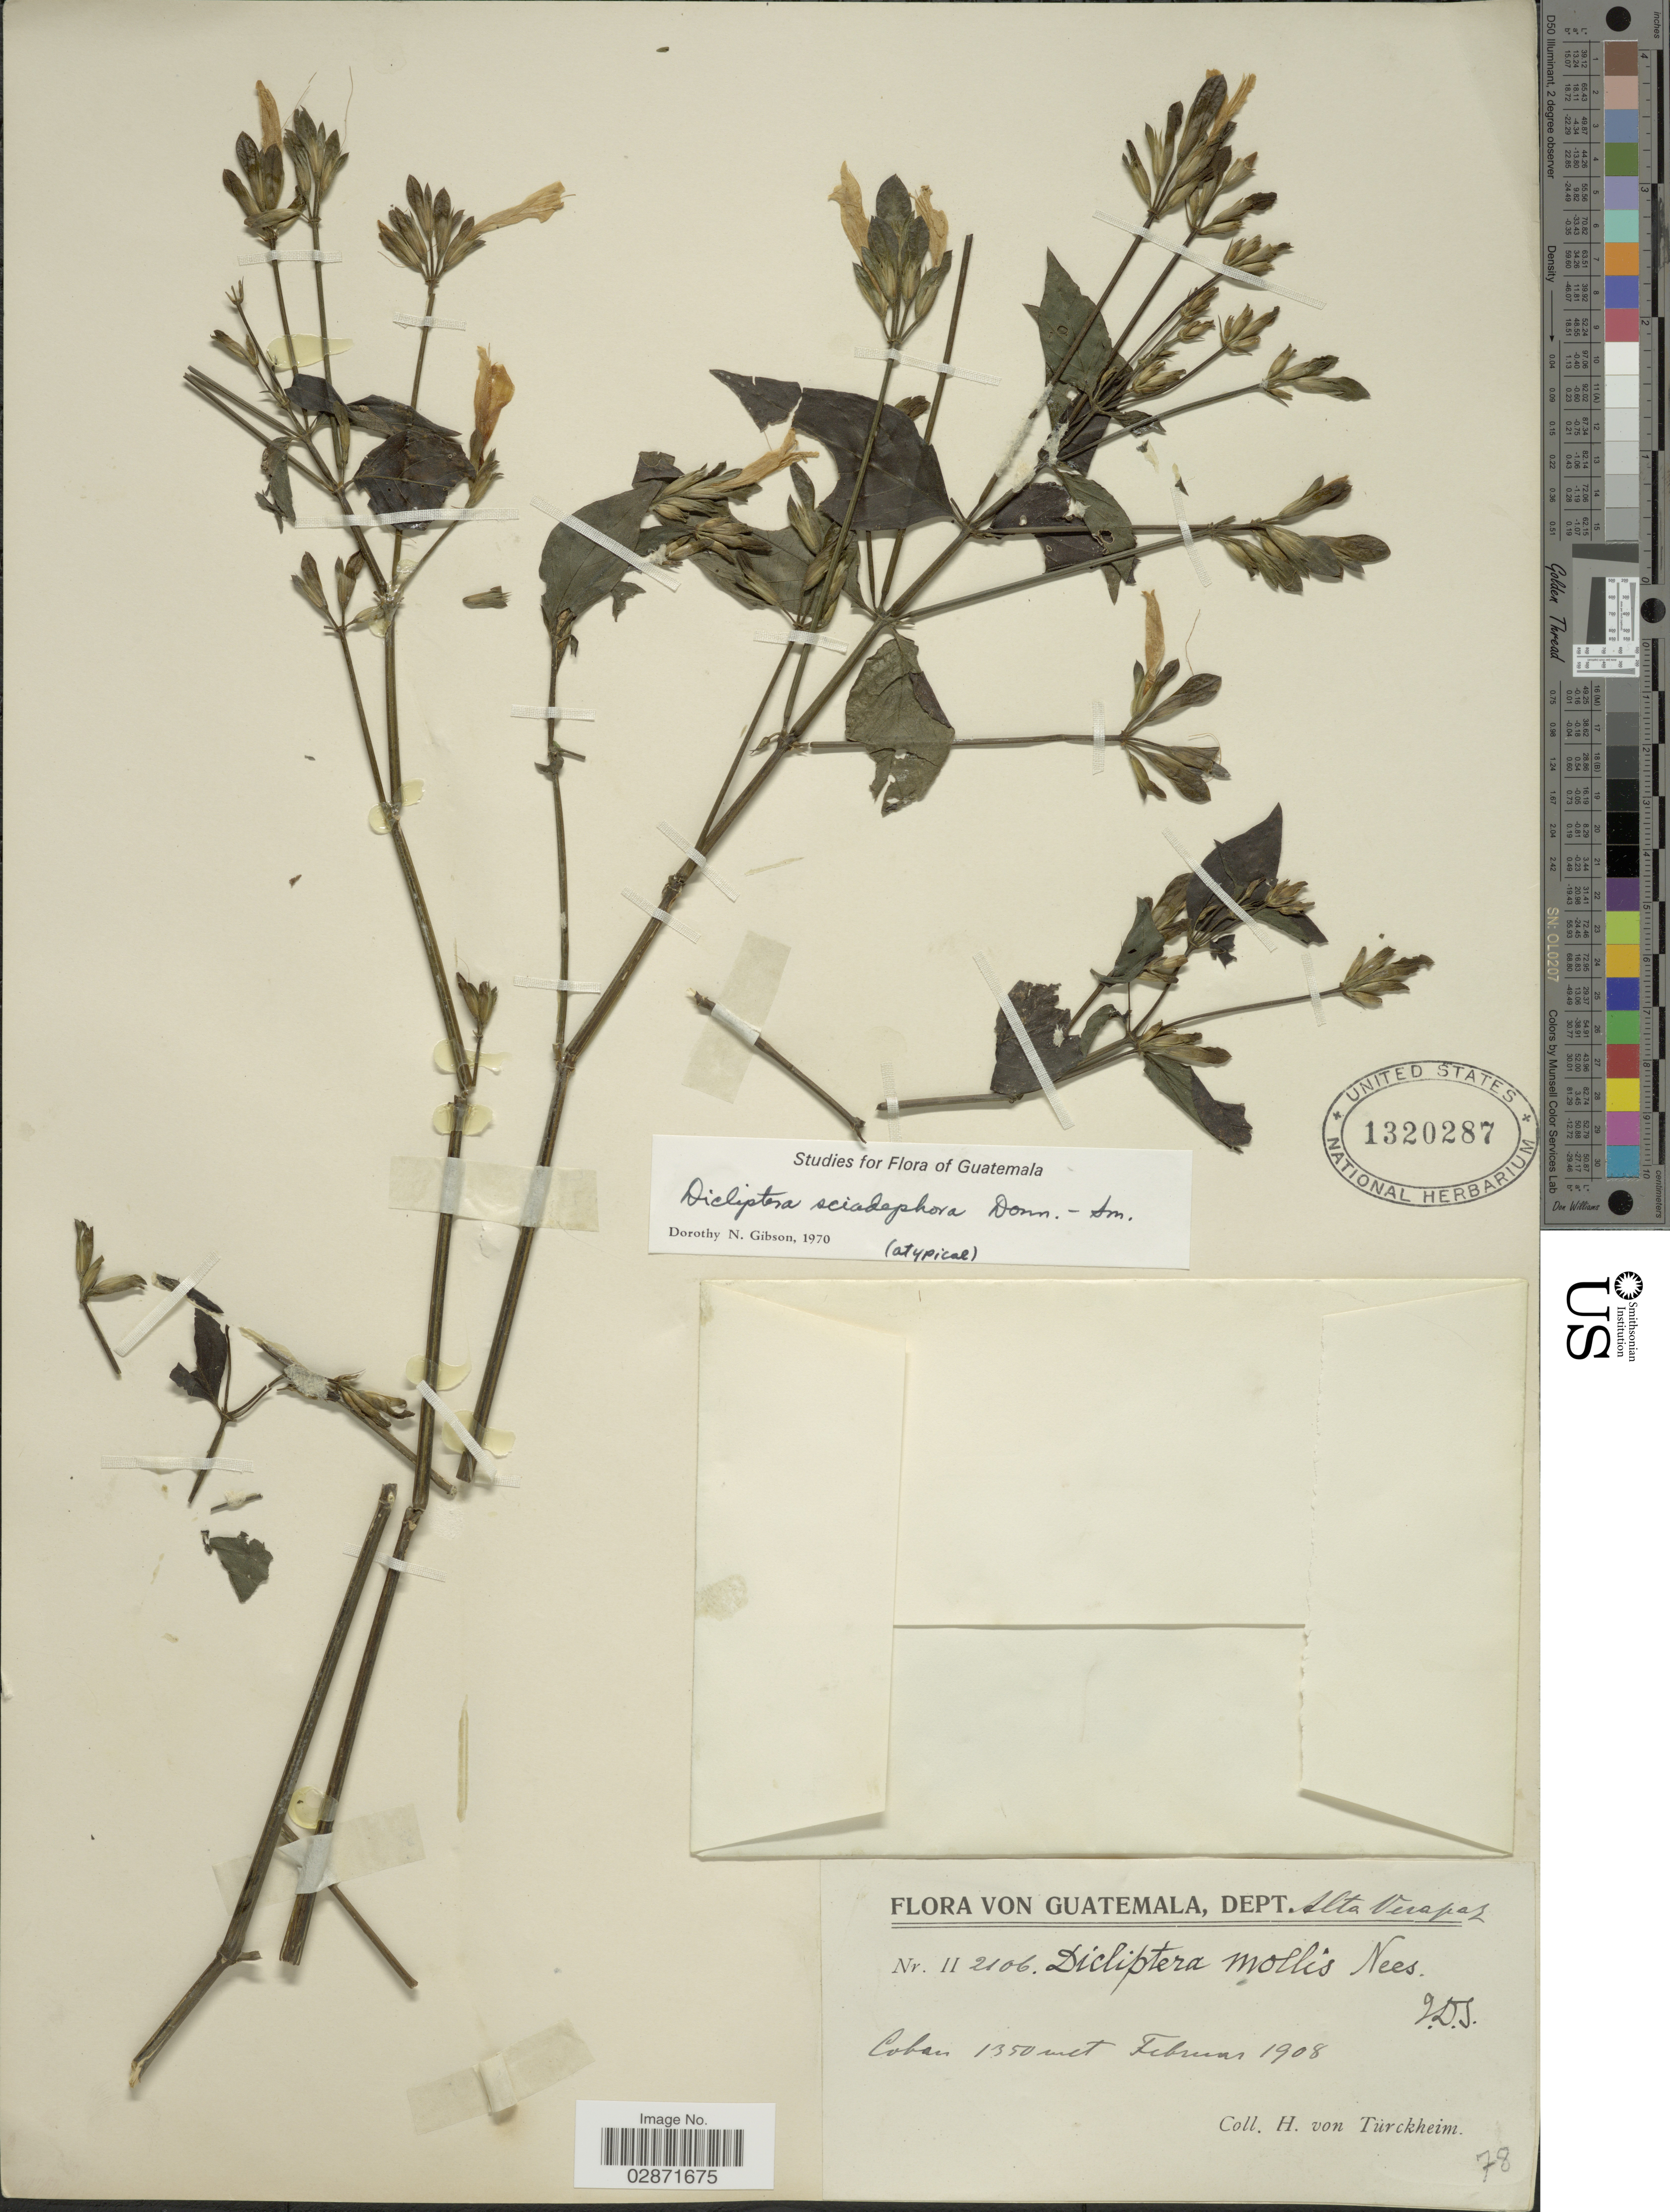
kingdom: Plantae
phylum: Tracheophyta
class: Magnoliopsida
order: Lamiales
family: Acanthaceae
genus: Dicliptera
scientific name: Dicliptera sciadephora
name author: Donn. Sm.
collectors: H. von Türckheim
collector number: II 2106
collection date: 1908-02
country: Guatemala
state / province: Alta Verapaz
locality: Dept. Alta Verapaz, Coban.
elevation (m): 1350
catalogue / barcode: US 1320287